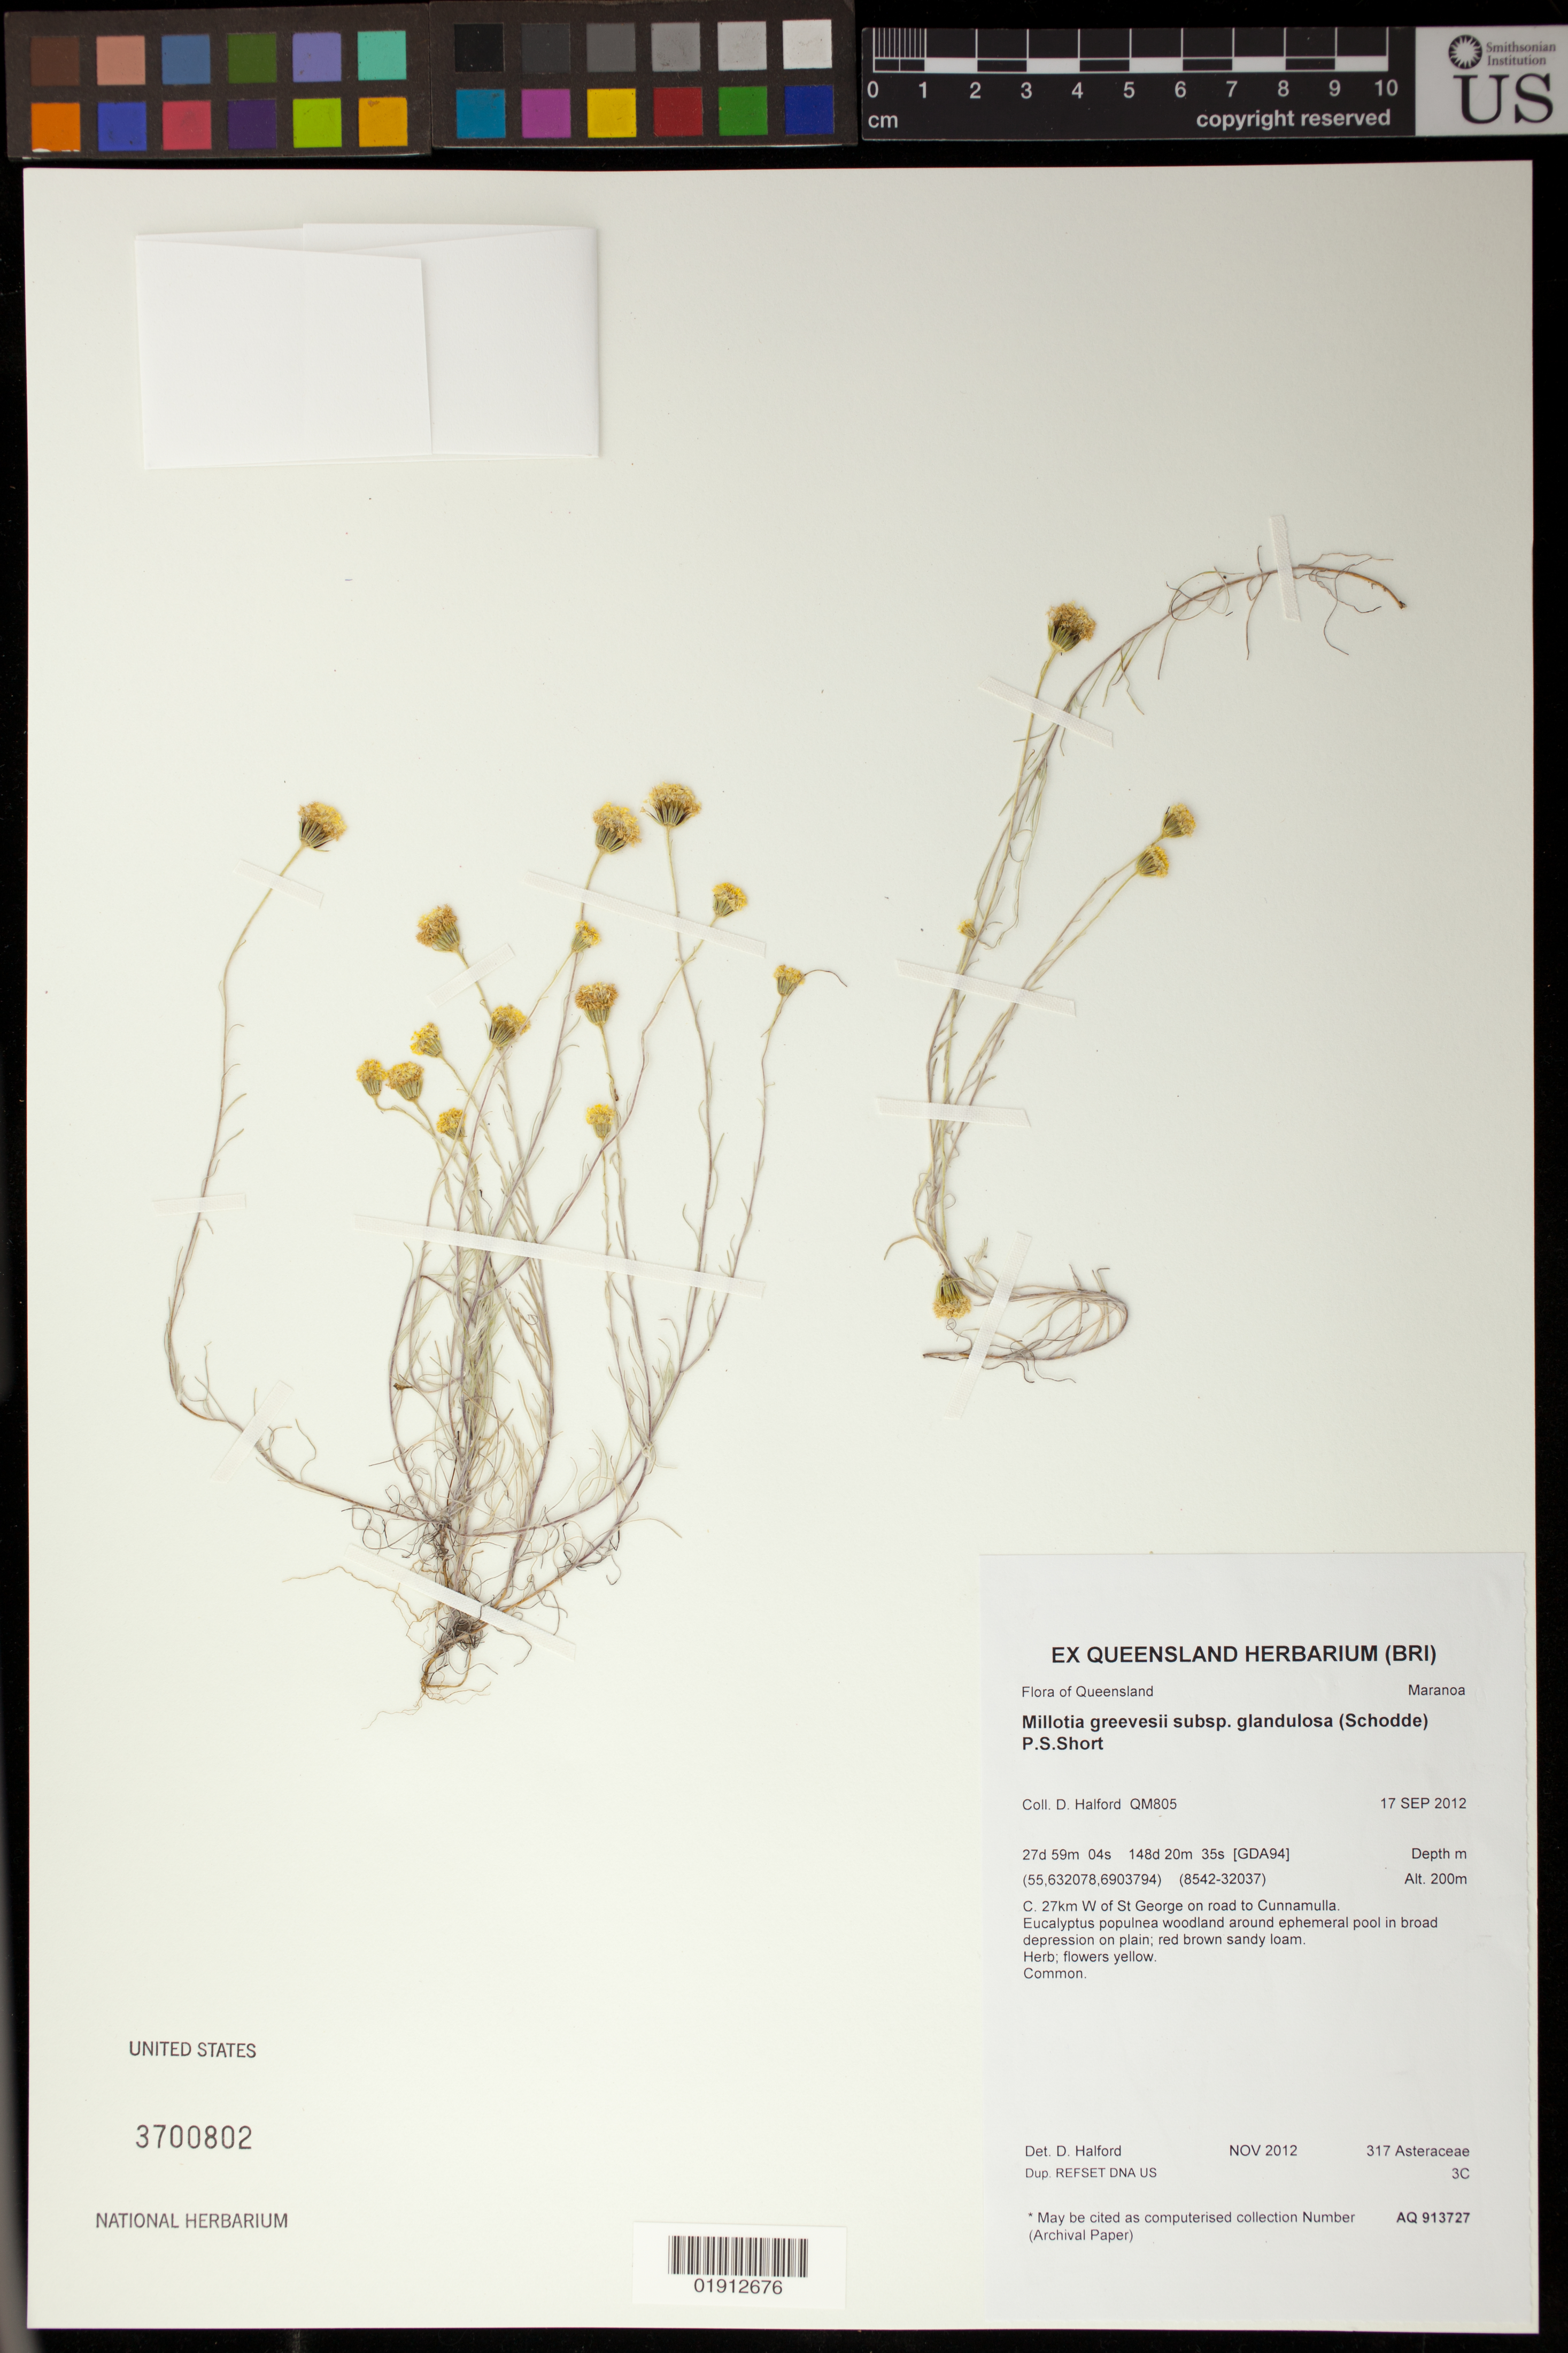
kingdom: Plantae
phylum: Tracheophyta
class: Magnoliopsida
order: Asterales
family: Asteraceae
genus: Millotia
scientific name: Millotia greevesii var. glandulosa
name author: Schodde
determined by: Halford, D. A.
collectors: D. A. Halford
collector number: QM805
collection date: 2012-09-17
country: Australia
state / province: Queensland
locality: Maranoa, c 27km W of St. George on road to Cunnamulla.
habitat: Woodland around ephemeral pool in broad depression on plain; red brown sandy loam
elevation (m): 200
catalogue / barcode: US 3700802